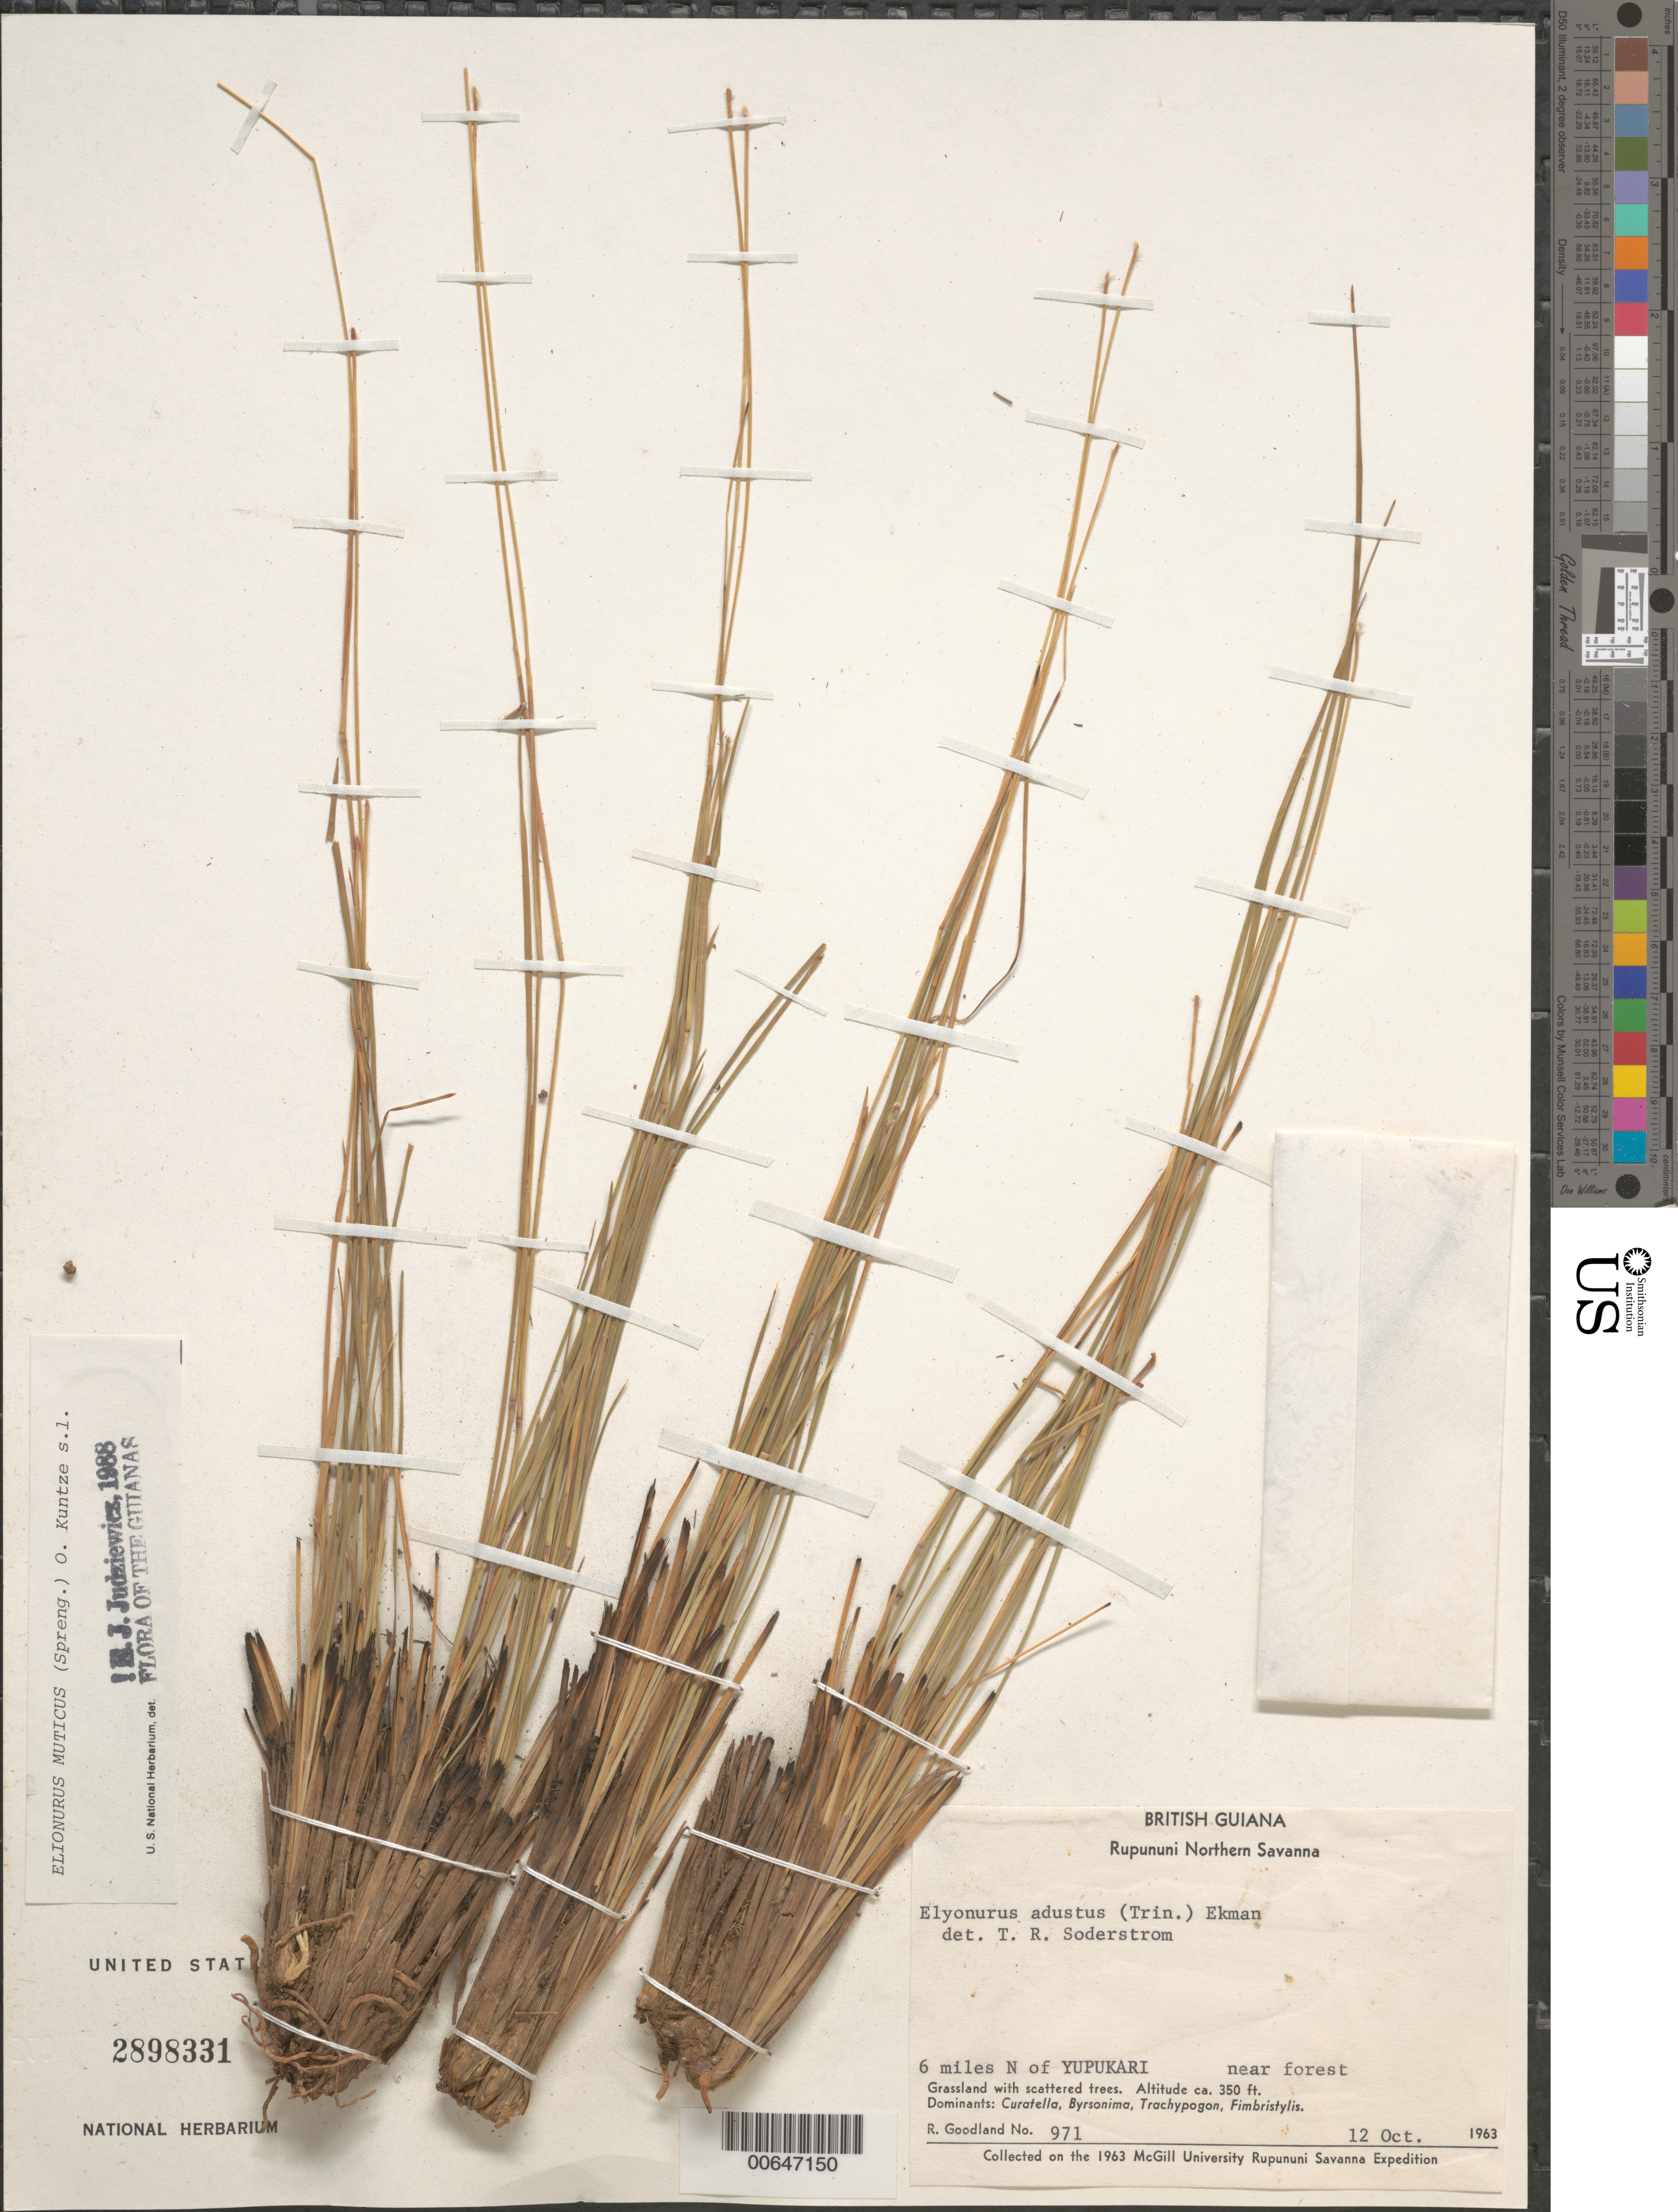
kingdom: Plantae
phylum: Tracheophyta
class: Liliopsida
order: Poales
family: Poaceae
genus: Elionurus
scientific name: Elionurus muticus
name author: (Spreng.) Kuntze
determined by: Judziewicz, E. J.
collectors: R. Goodland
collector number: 971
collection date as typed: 12-Oct-63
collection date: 1963-10-12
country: Guyana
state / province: U. Takutu-U. Essequibo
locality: Rupununi Northern Savanna, Yupukari, 6 mi. N of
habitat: Grassland with scattered trees. Dominants: Curatella, Byrsonima, Trachypogon, Fimbristylis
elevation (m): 107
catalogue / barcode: US 2898331